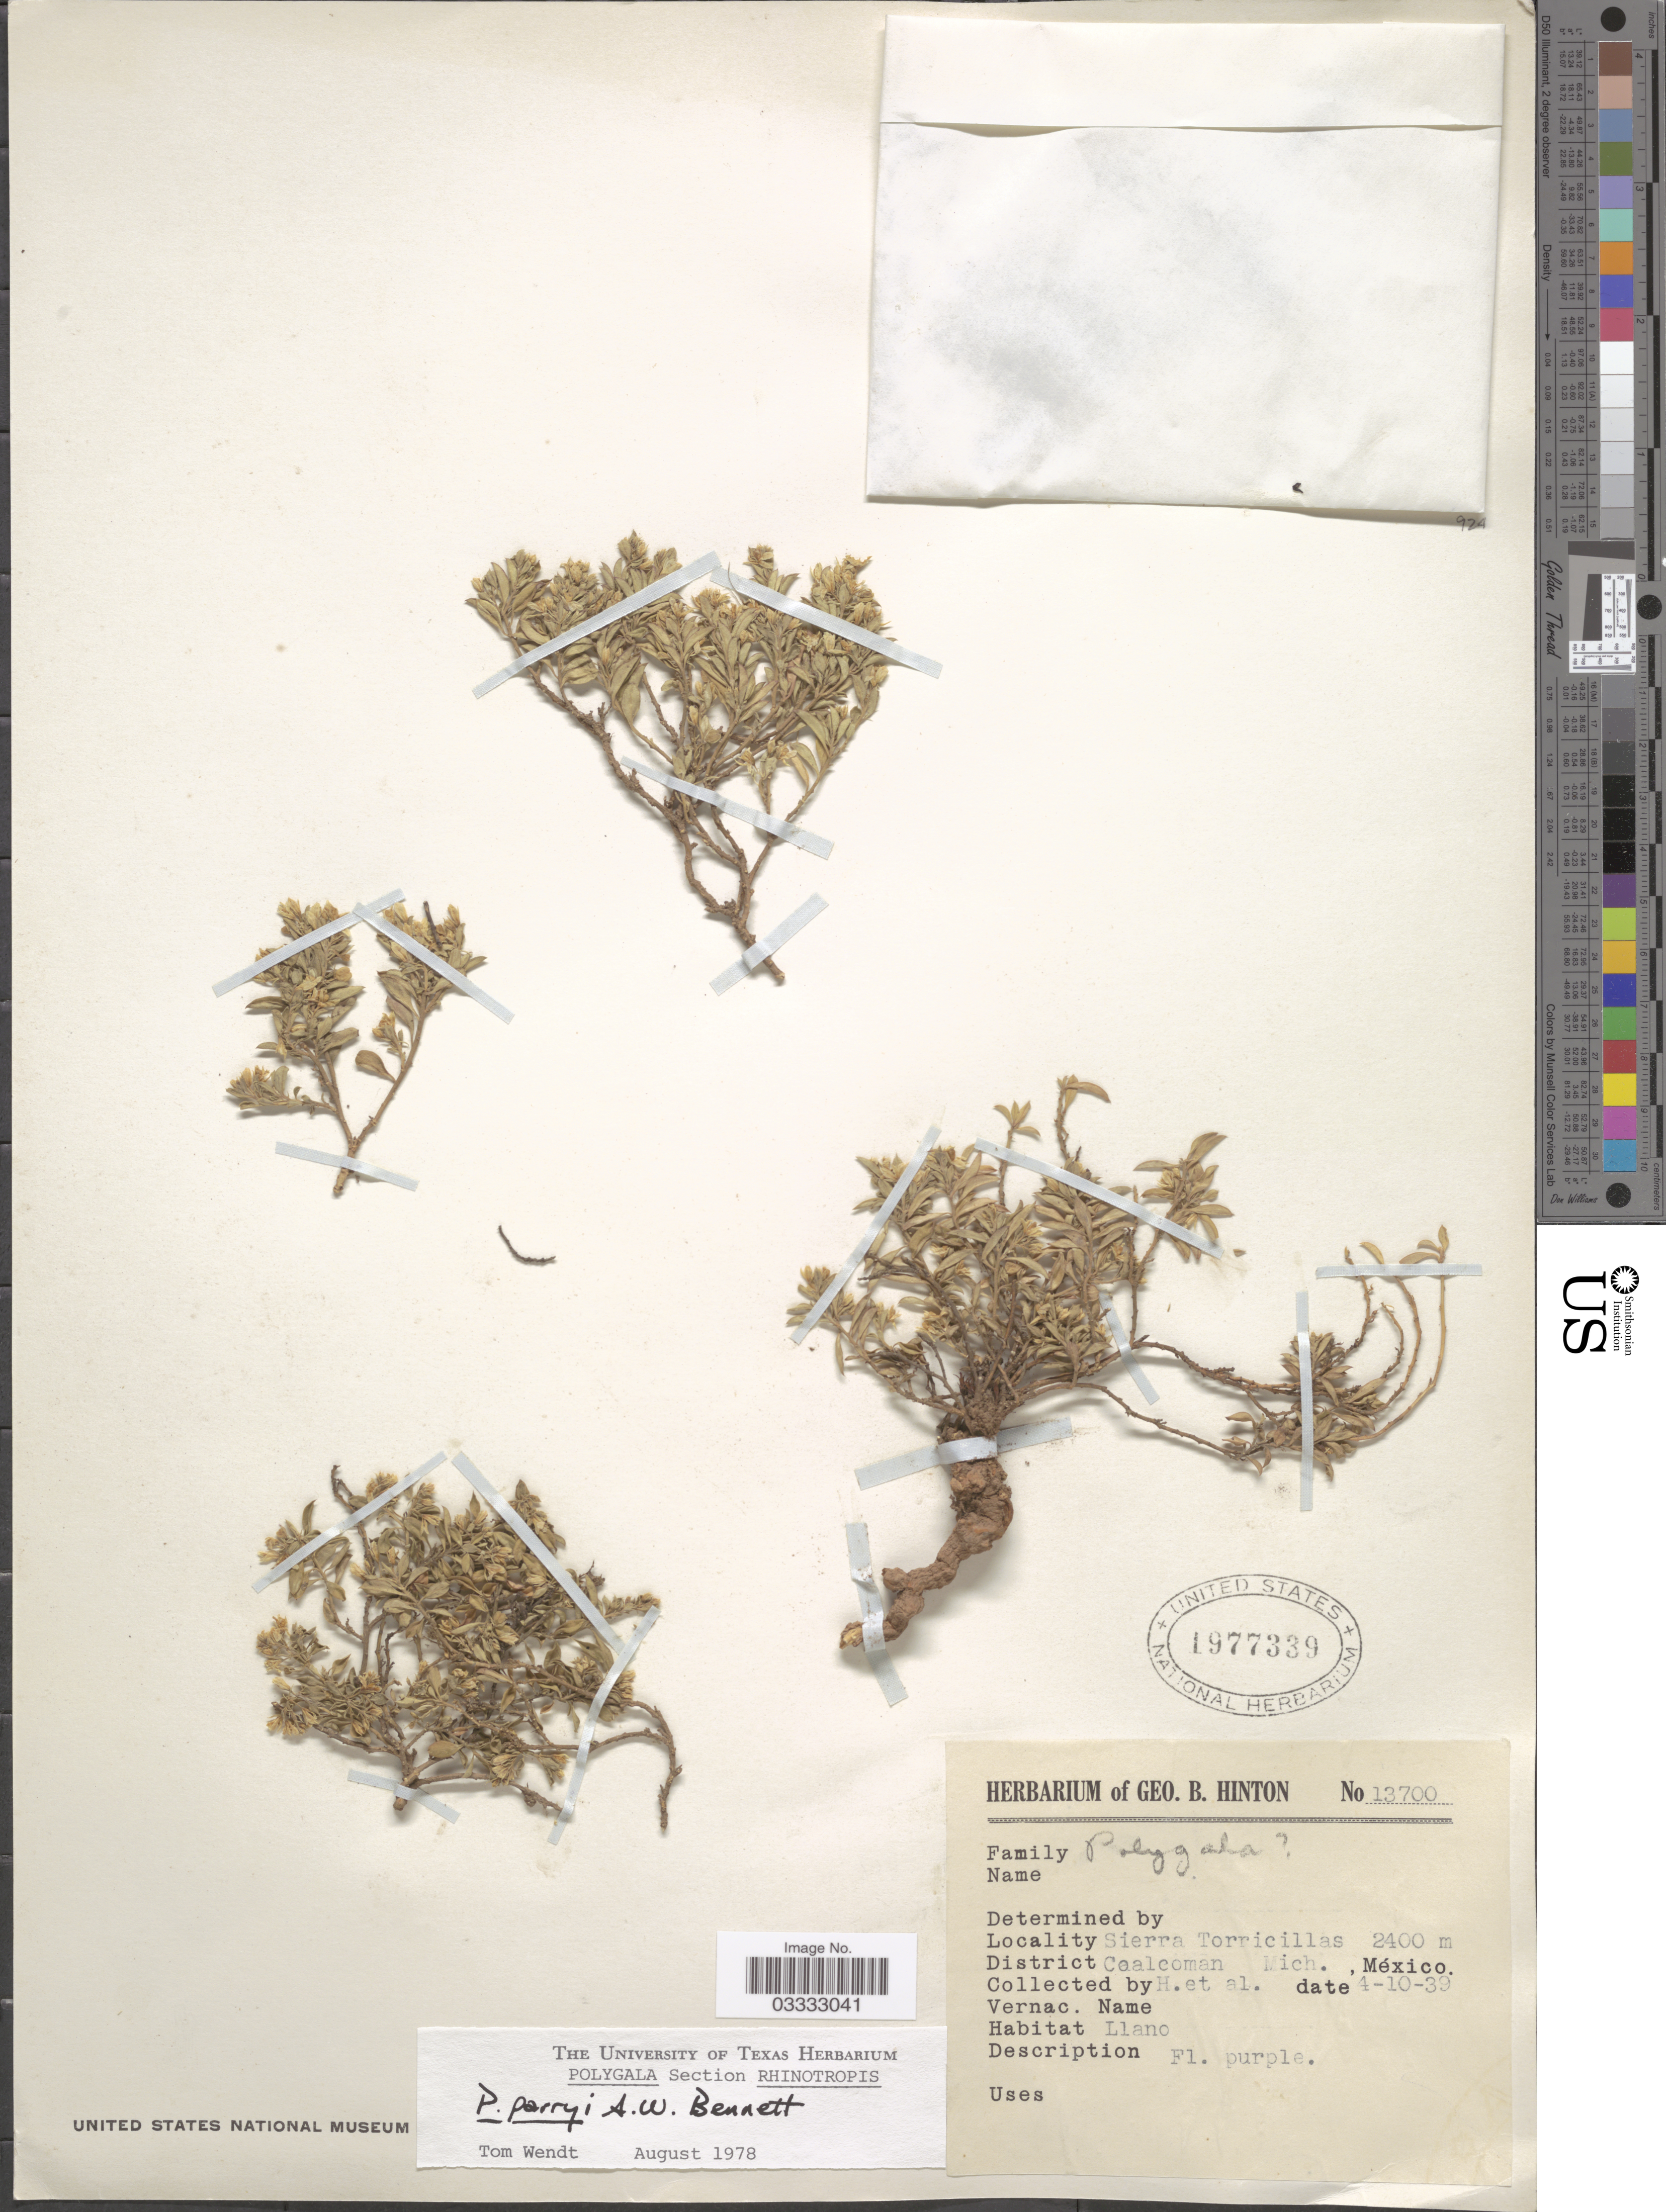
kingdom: Plantae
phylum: Tracheophyta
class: Magnoliopsida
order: Fabales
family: Polygalaceae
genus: Rhinotropis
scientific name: Rhinotropis parryi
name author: (A.W. Benn.) J.R. Abbott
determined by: Strong, Mark T., (BOT), Smithsonian Institution - National Museum of Natural History (UNITED STATES)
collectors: G. B. Hinton & et al.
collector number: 13700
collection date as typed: Transcribed d/m/y: 4/10/39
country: Mexico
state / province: Michoacán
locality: Sierra Torricillas. District Coalcoman.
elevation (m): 2400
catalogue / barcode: US 1977339